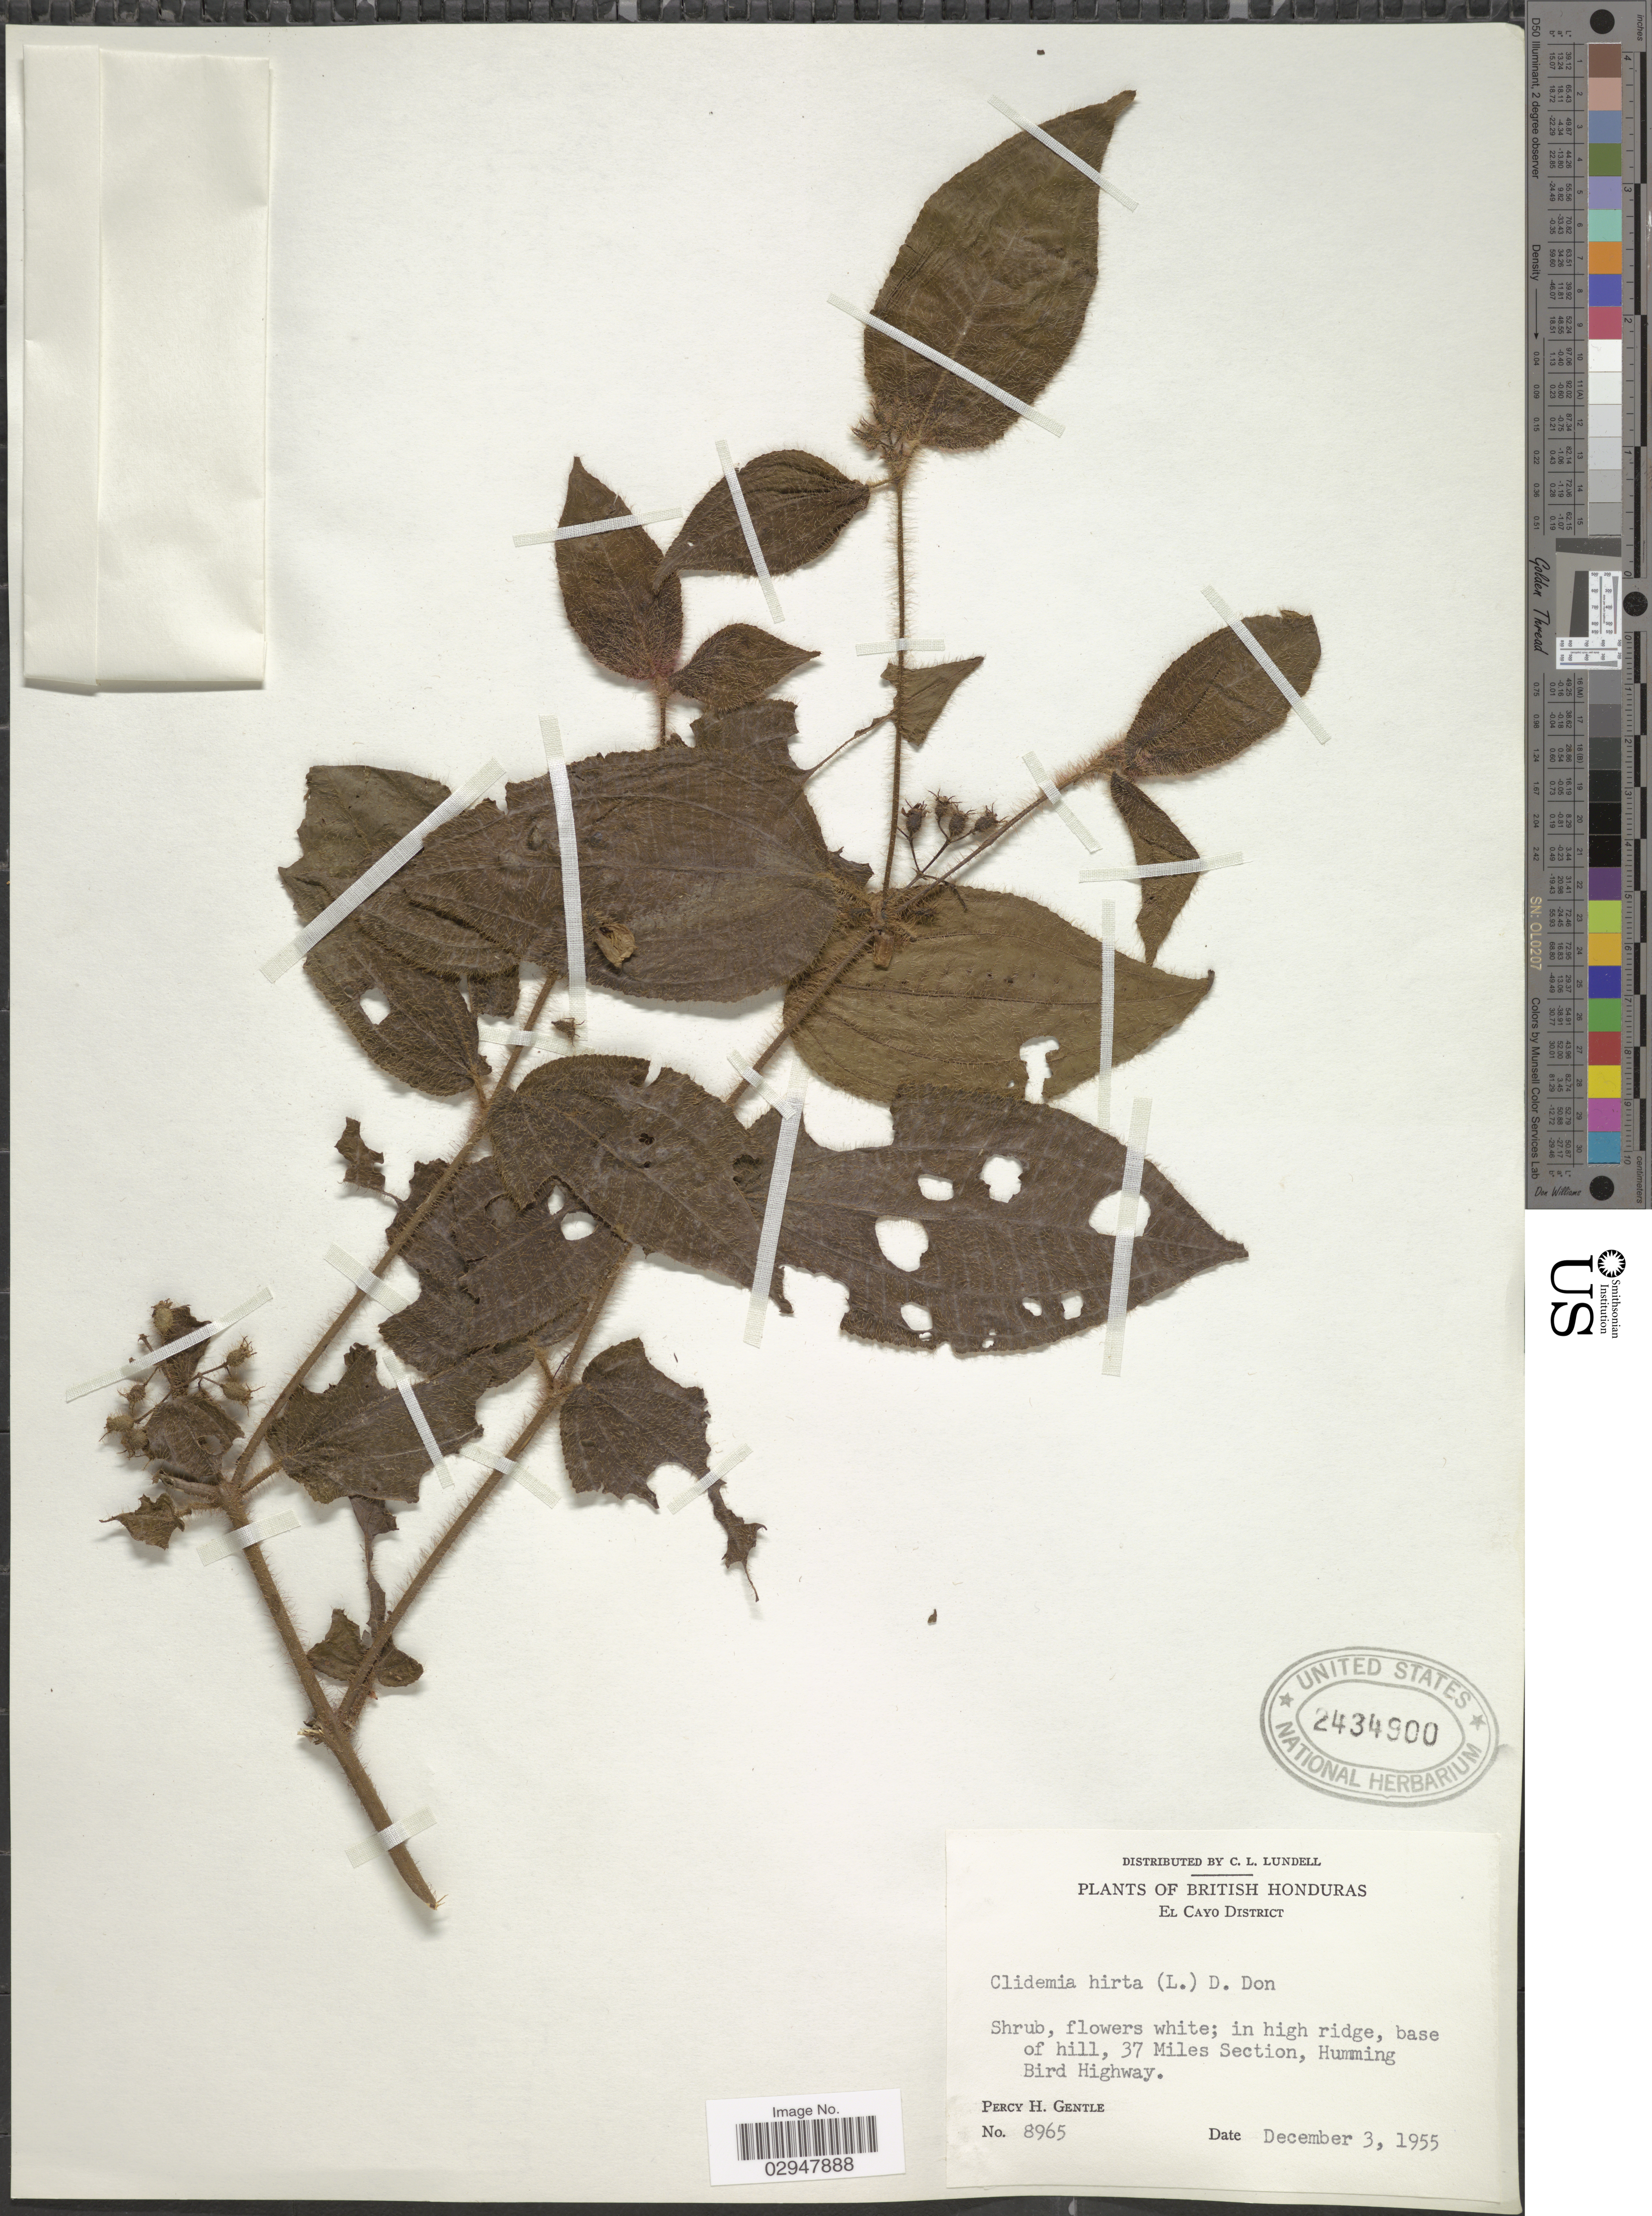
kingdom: Plantae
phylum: Tracheophyta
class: Magnoliopsida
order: Myrtales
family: Melastomataceae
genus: Miconia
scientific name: Miconia hirta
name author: Cogn.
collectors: P. H. Gentle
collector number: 8965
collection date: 1955-12-03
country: Belize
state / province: Cayo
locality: British Honduras, El Cayo District, base of hill, 37 Miles Section, Humming Bird Highway.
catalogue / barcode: US 2434900